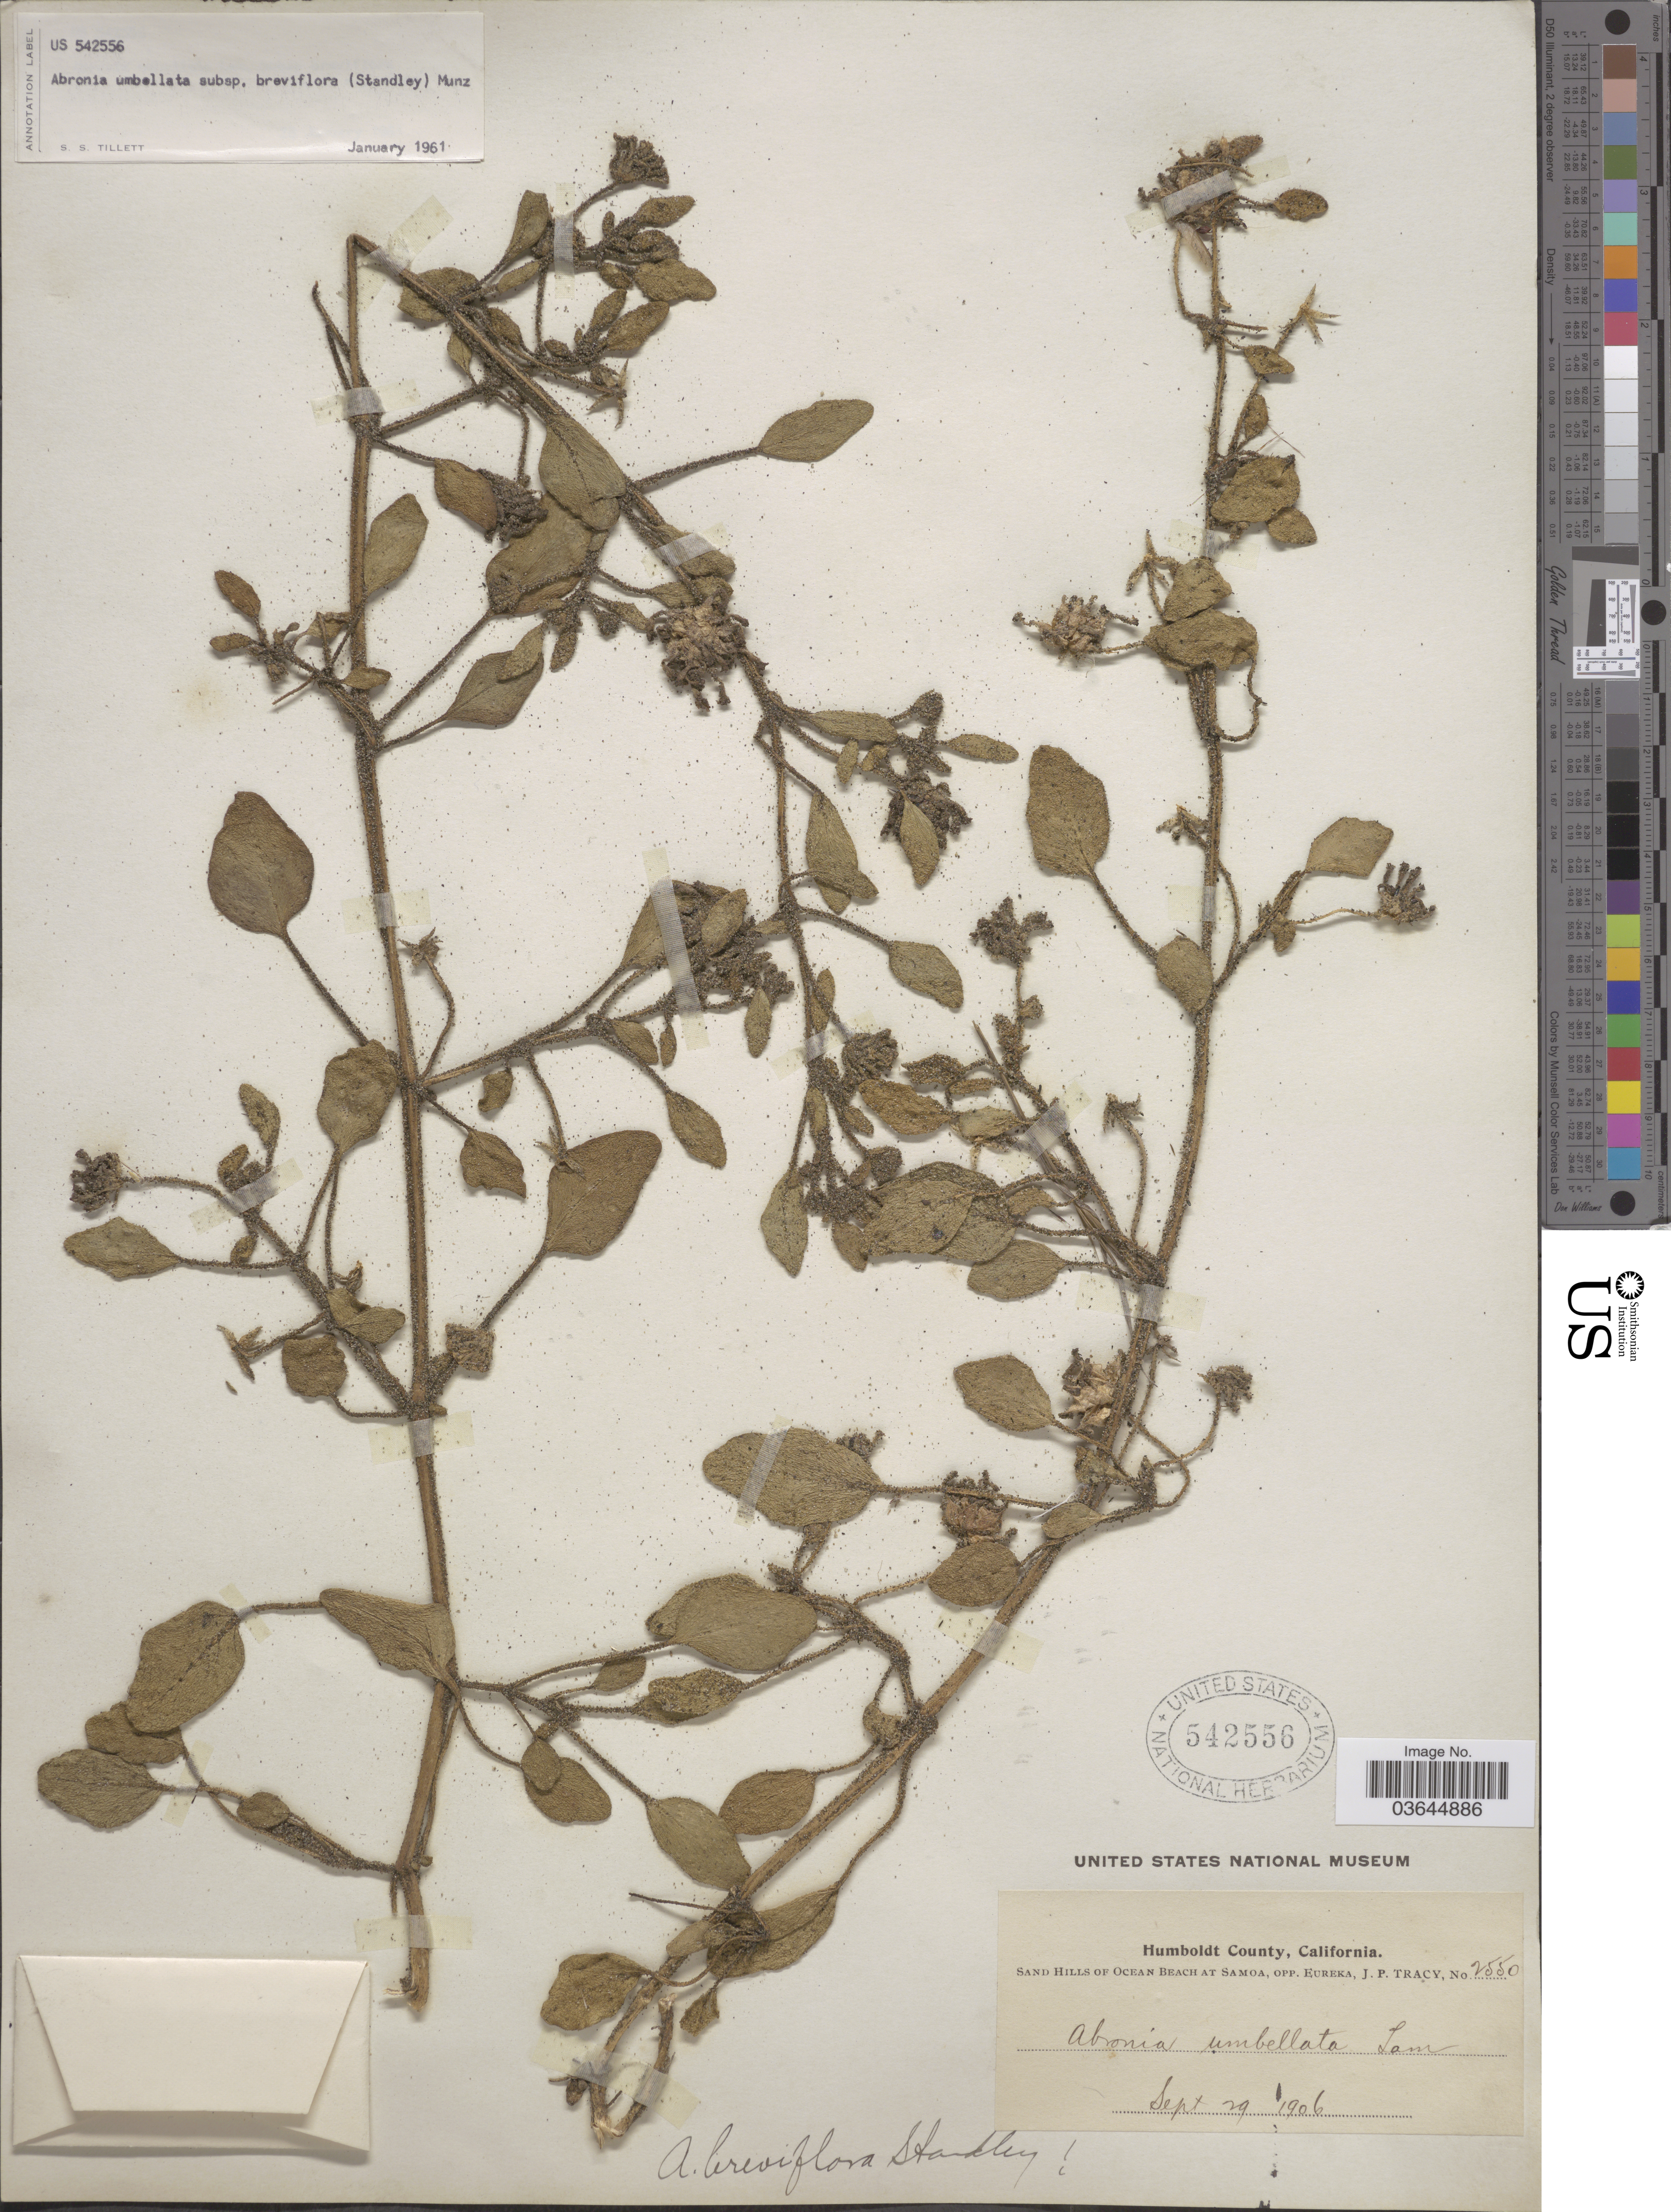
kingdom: Plantae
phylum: Tracheophyta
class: Magnoliopsida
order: Caryophyllales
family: Nyctaginaceae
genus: Abronia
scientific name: Abronia umbellata subsp. breviflora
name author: (Standl.) Munz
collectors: J. Tracy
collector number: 2550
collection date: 1906-09-29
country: United States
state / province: California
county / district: Humboldt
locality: Humboldt County. Sand hills of Ocean Beach at Samoa, opp. Eureka.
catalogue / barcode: US 542556